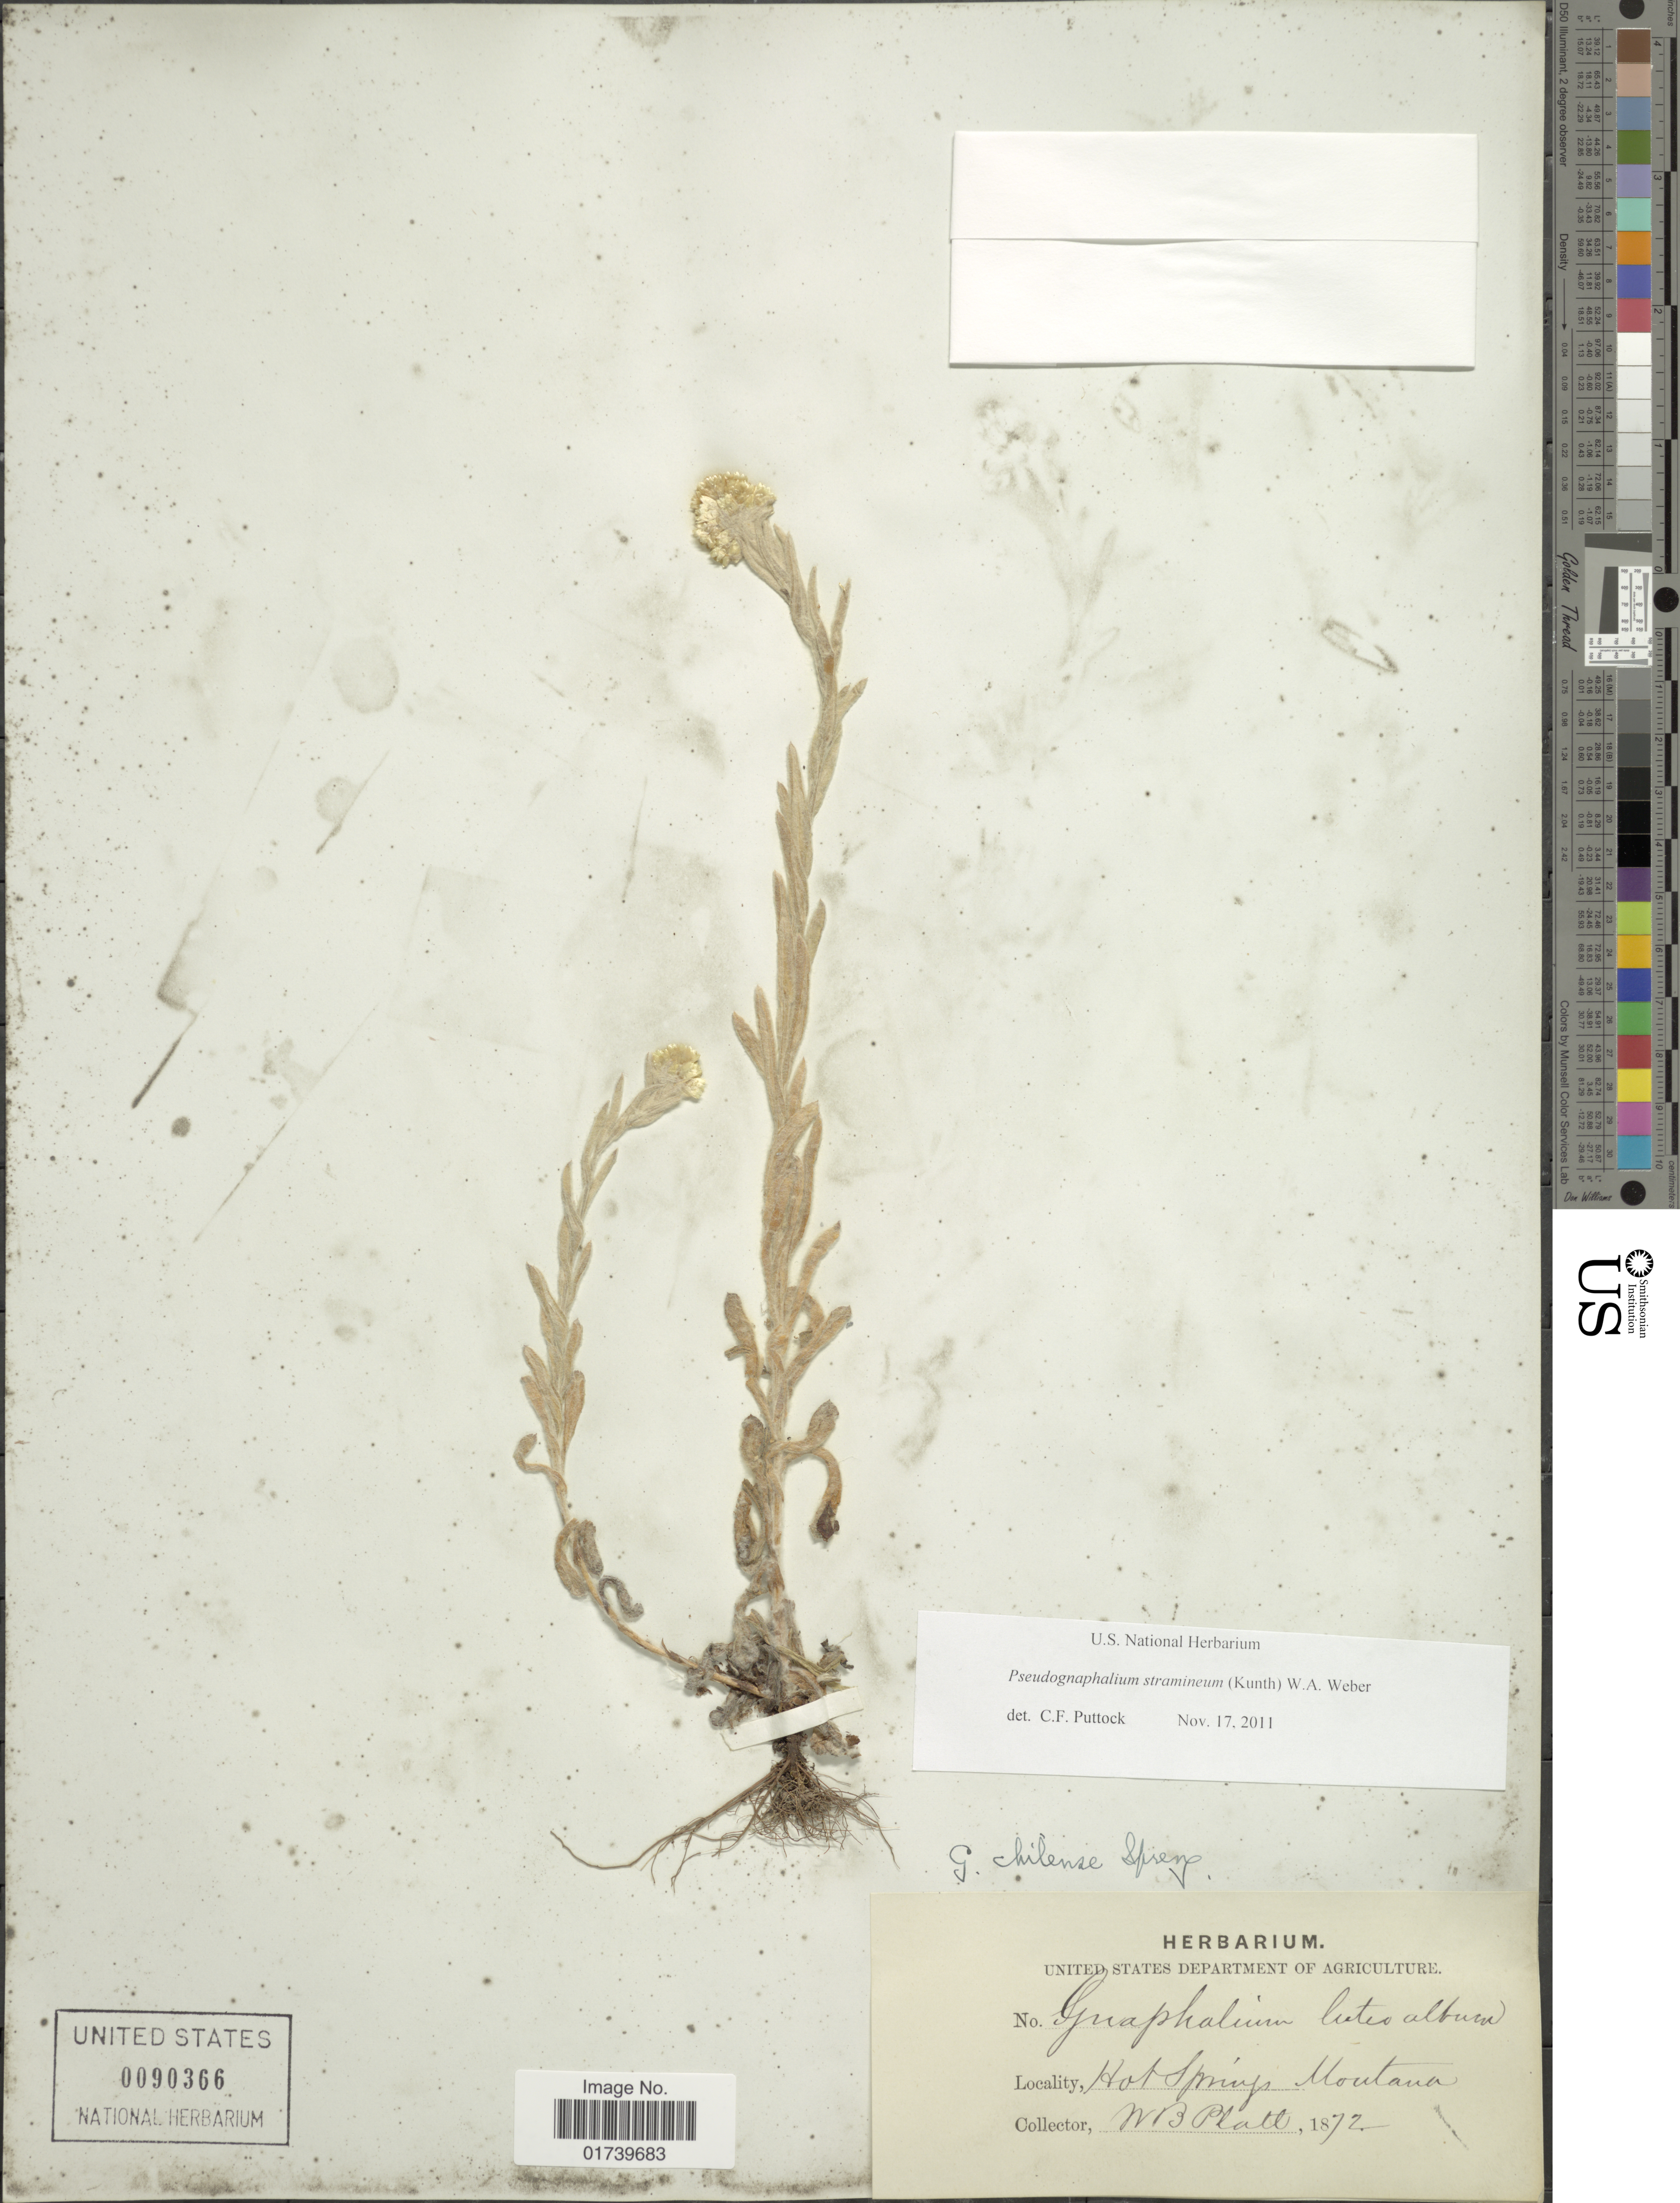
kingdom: Plantae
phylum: Tracheophyta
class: Magnoliopsida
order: Asterales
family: Asteraceae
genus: Pseudognaphalium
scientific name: Pseudognaphalium stramineum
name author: (Kunth) Anderb.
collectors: W. B. Platt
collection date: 1872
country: United States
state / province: Montana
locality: Hot Springs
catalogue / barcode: US 90366